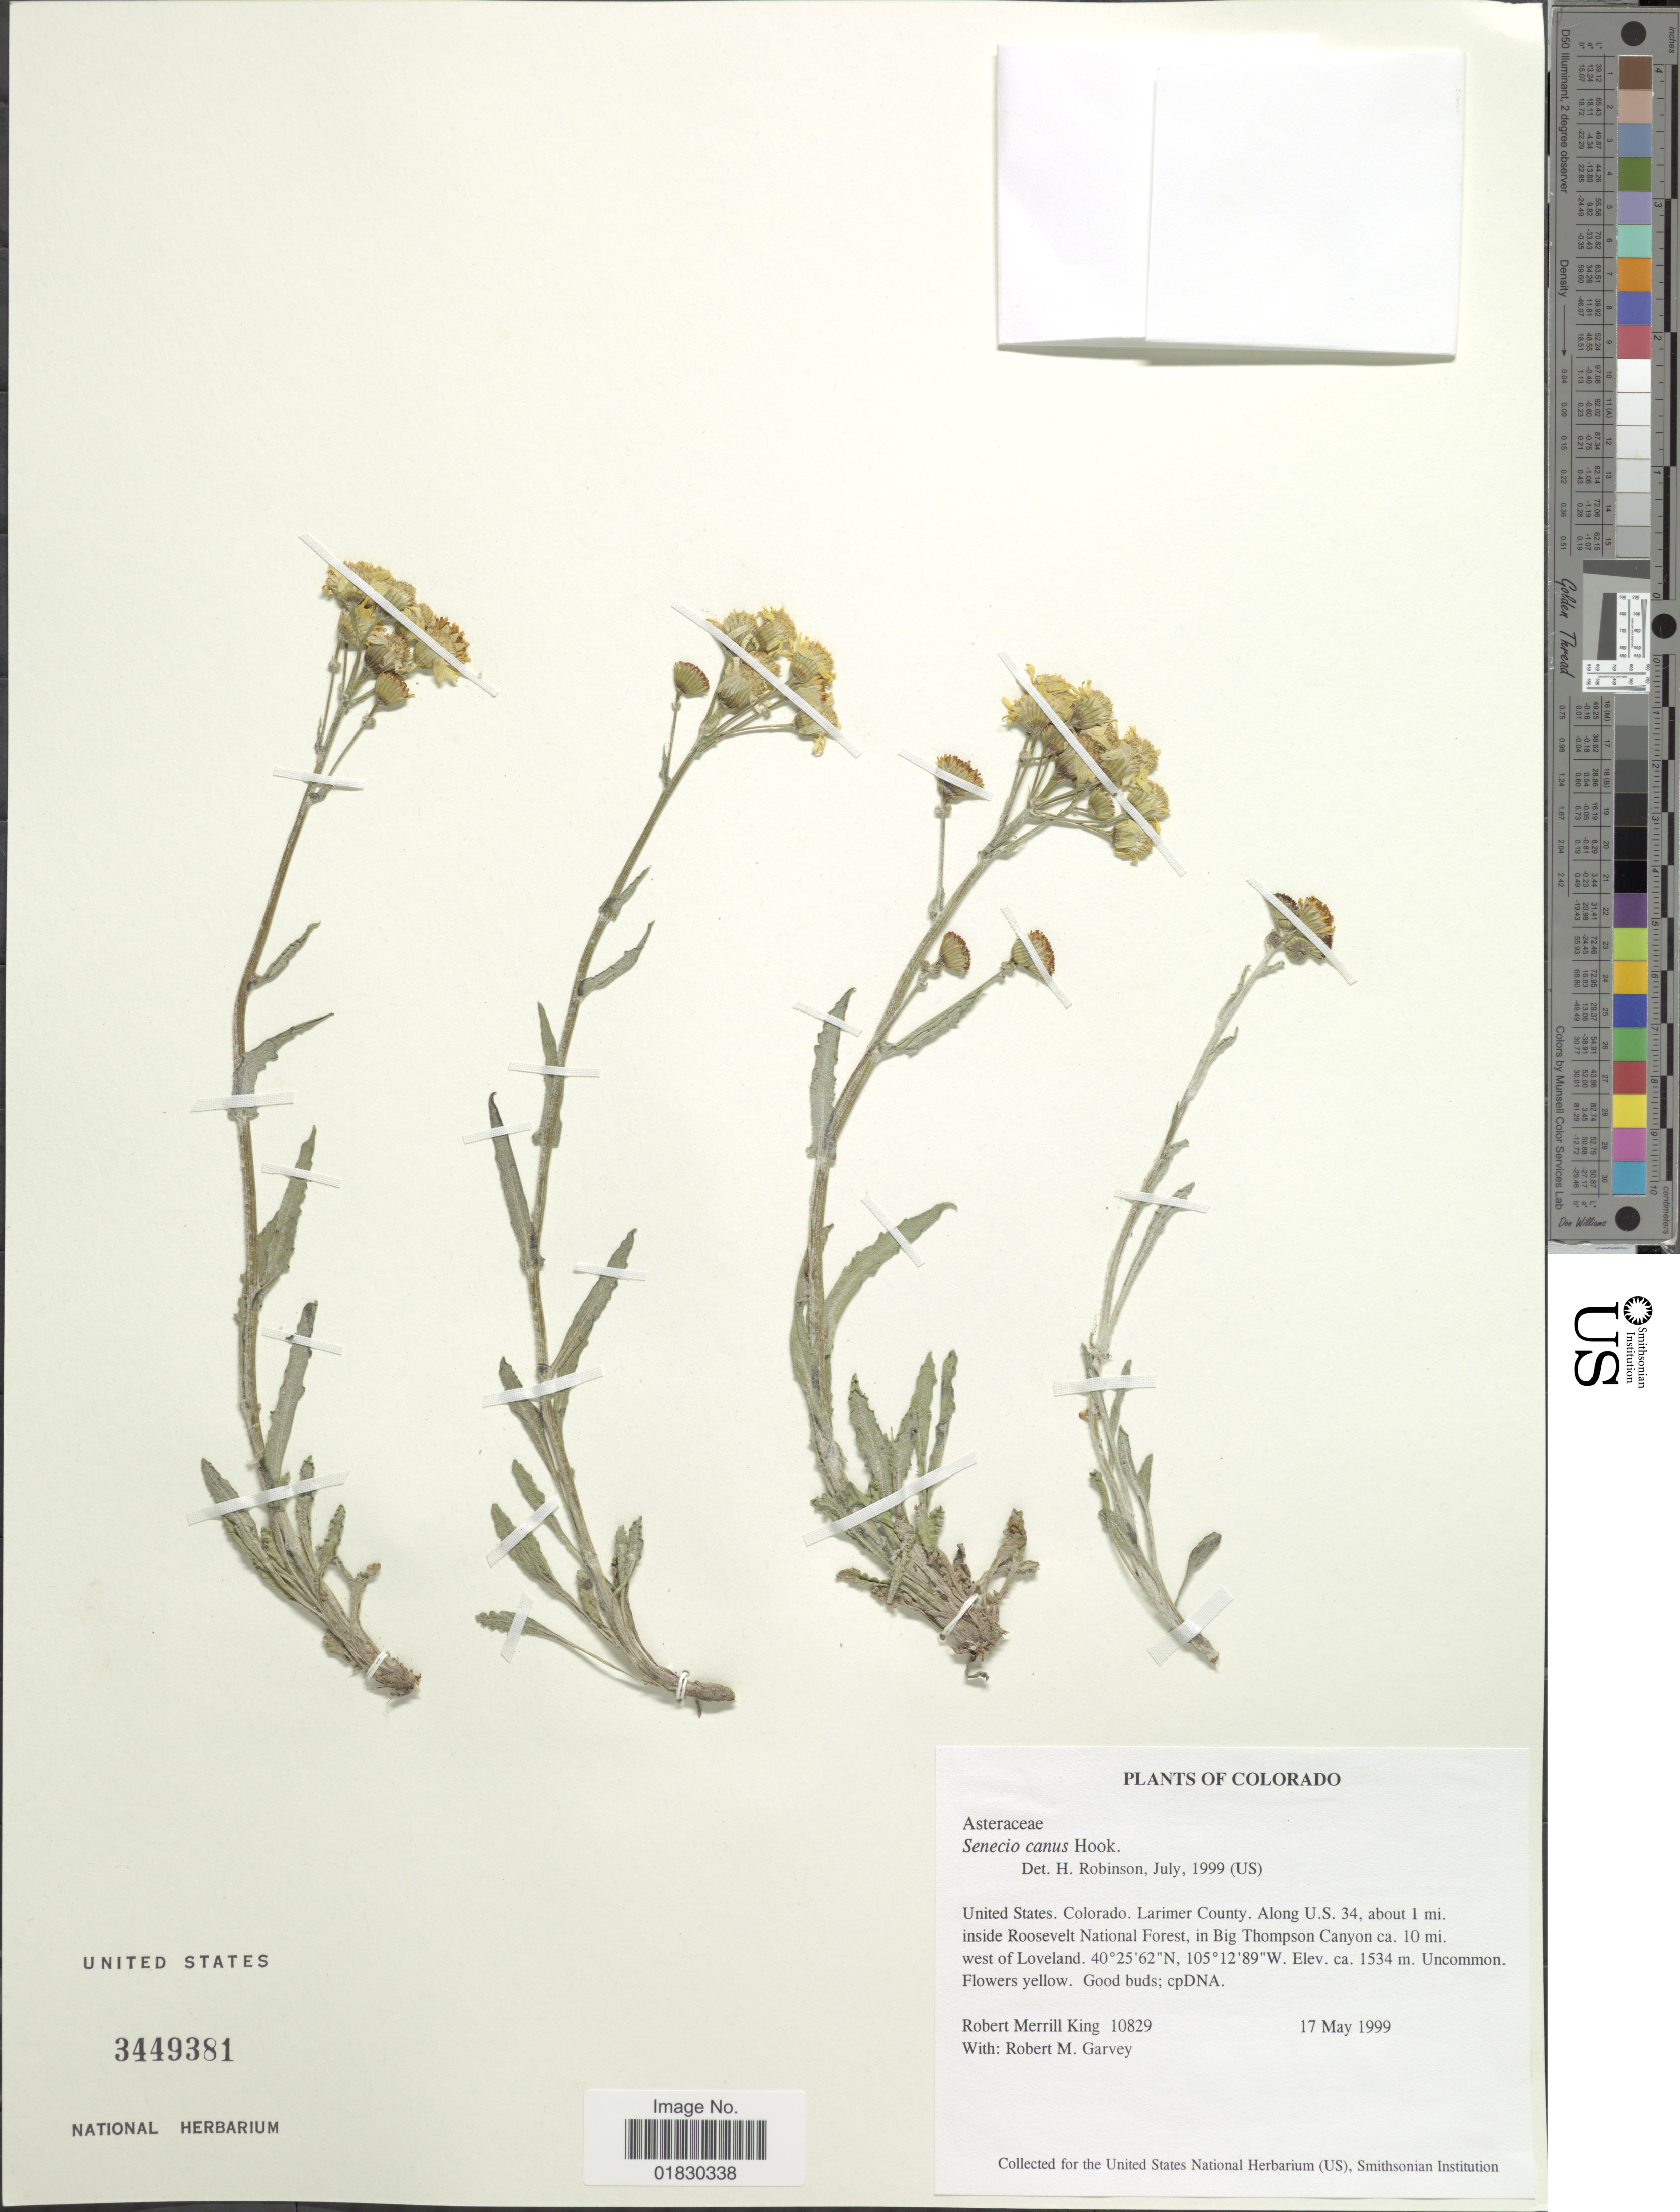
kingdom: Plantae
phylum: Tracheophyta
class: Magnoliopsida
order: Asterales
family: Asteraceae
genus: Packera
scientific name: Packera cana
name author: (Hook.) W.A. Weber & Á. Löve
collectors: R. M. King & R. Garvey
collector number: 10829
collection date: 1999-05-17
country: United States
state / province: Colorado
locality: United States, Colorado, Larimer County, Along U. S. 34, about 1 mi. inside Roosevelt National Forest, in Big Thompson Canyon, 10 mi west of Loveland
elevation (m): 1534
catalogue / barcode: US 3449381